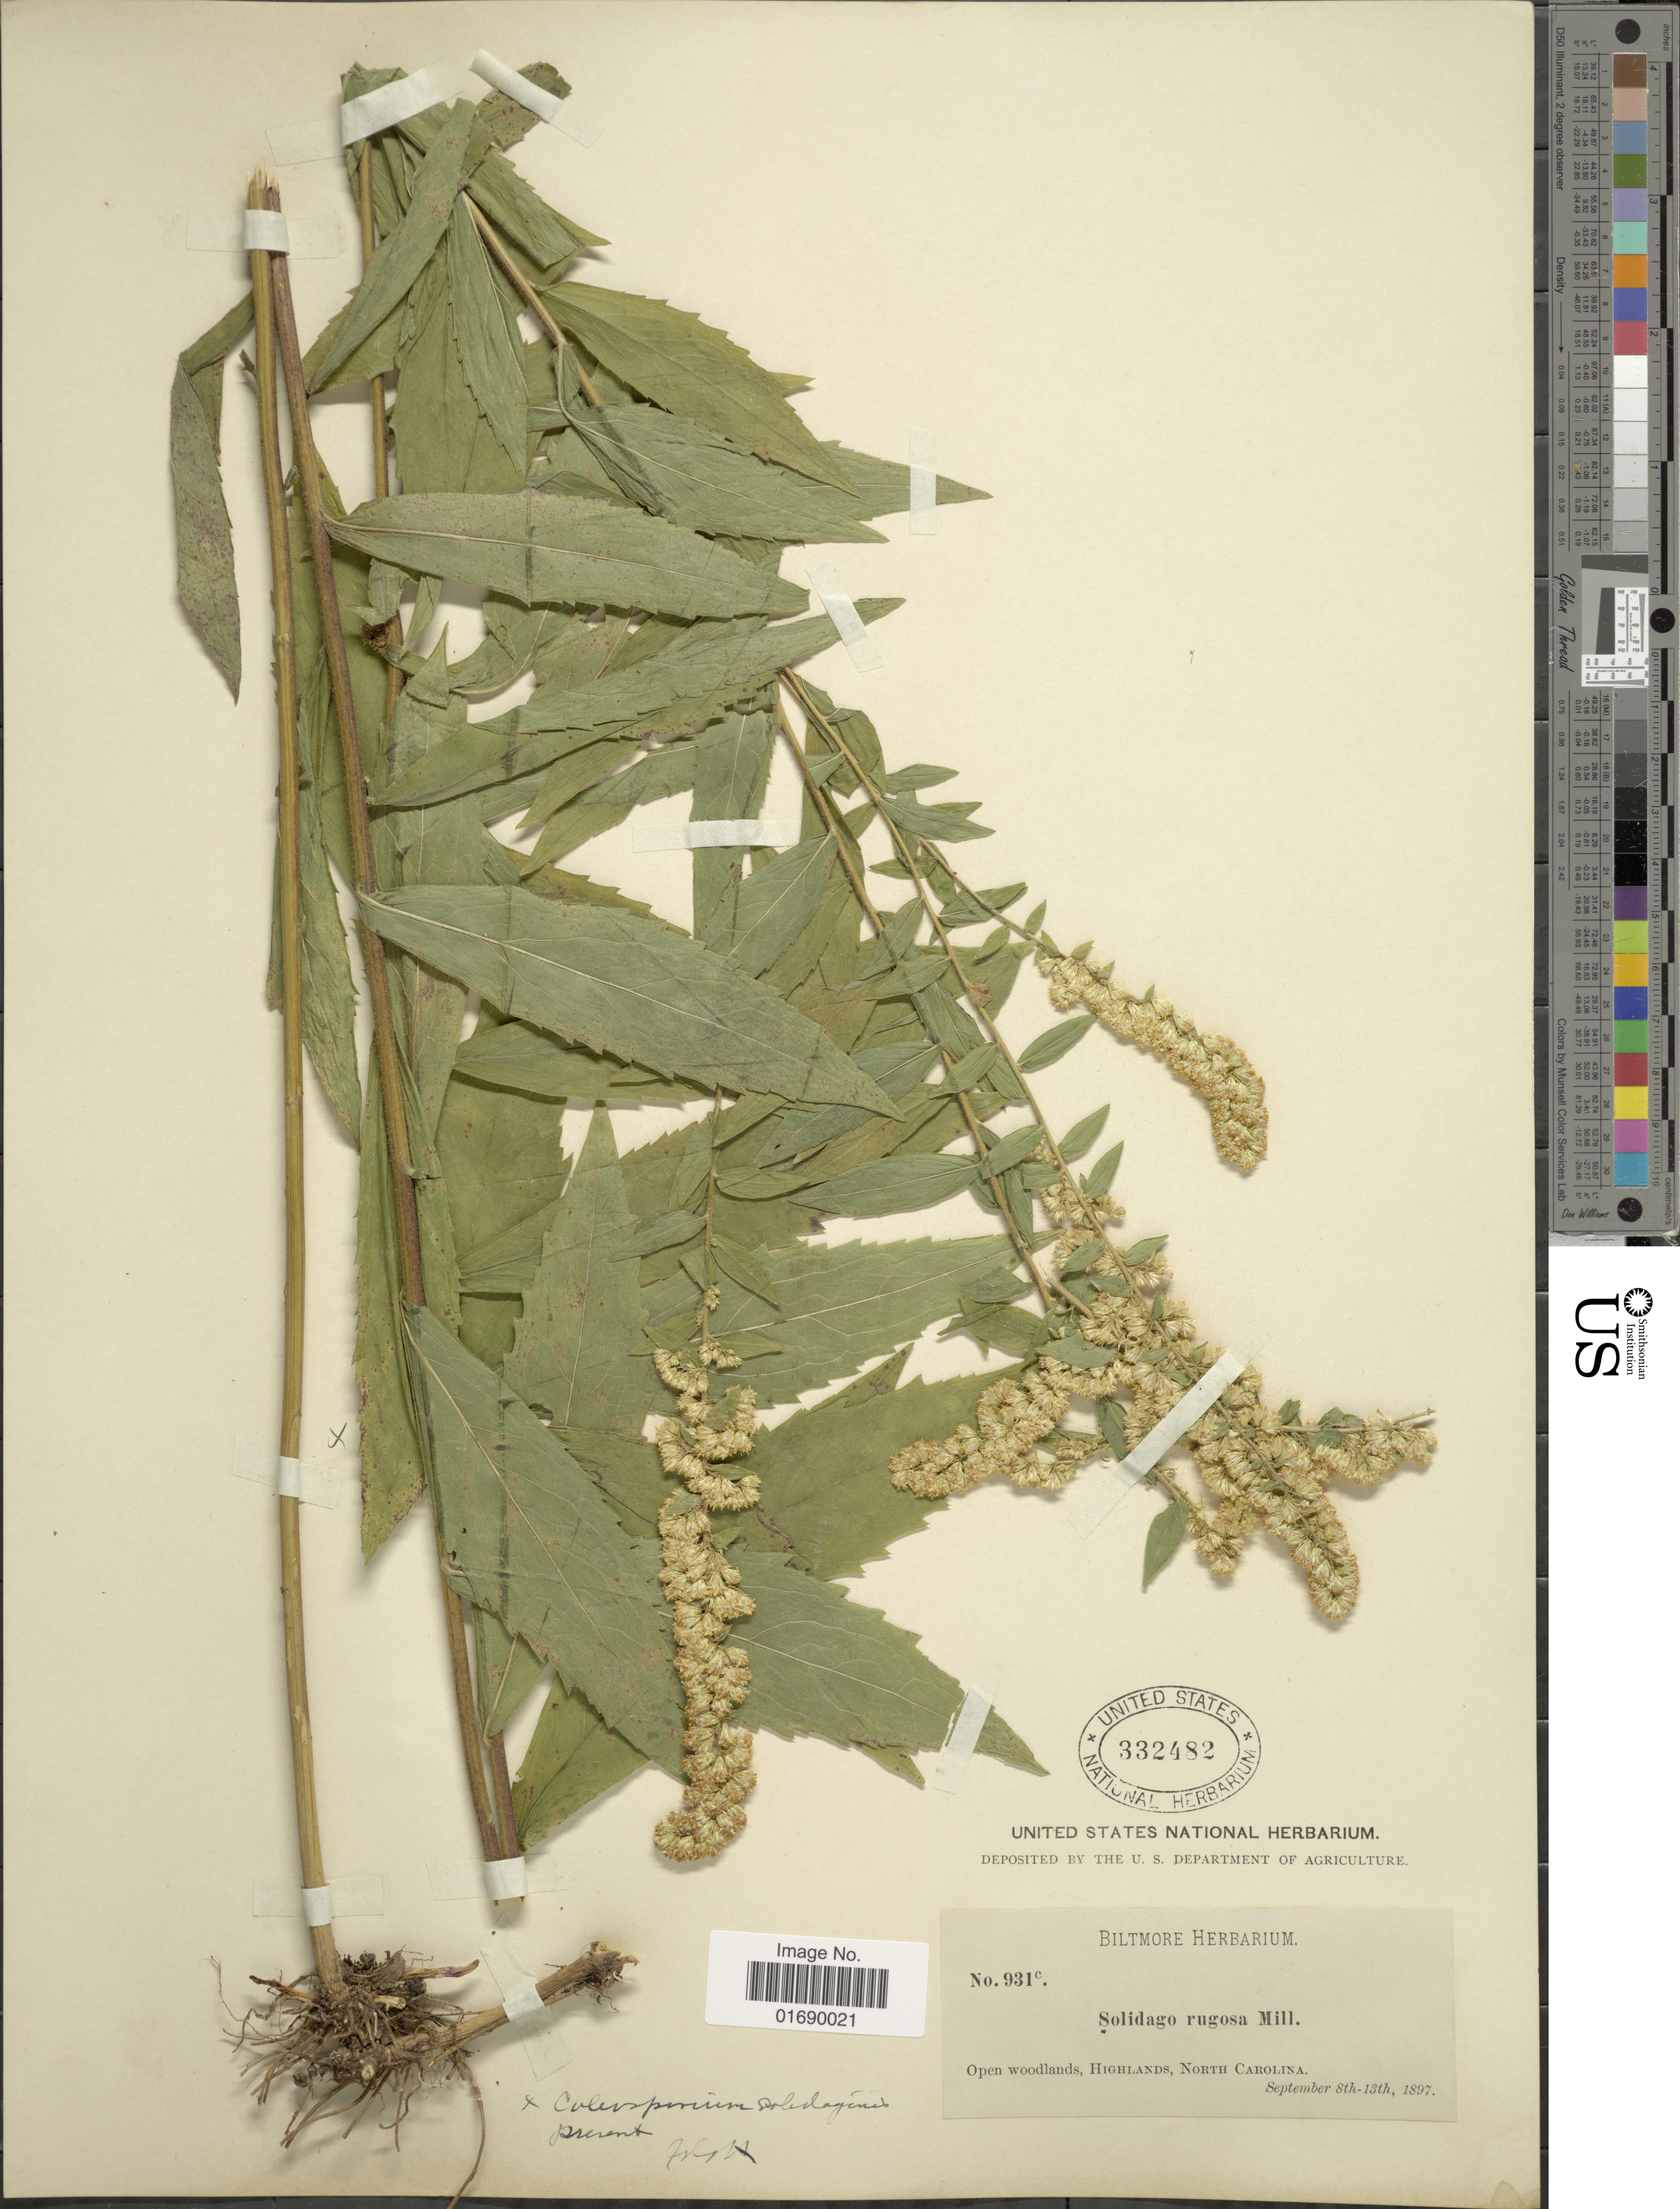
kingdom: Plantae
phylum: Tracheophyta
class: Magnoliopsida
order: Asterales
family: Asteraceae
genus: Solidago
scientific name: Solidago rugosa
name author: Mill.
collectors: ex herb. Biltmore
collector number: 931c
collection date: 1897-09-08/1897-09-13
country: United States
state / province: North Carolina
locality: Open woodlands, Highlands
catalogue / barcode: US 332482